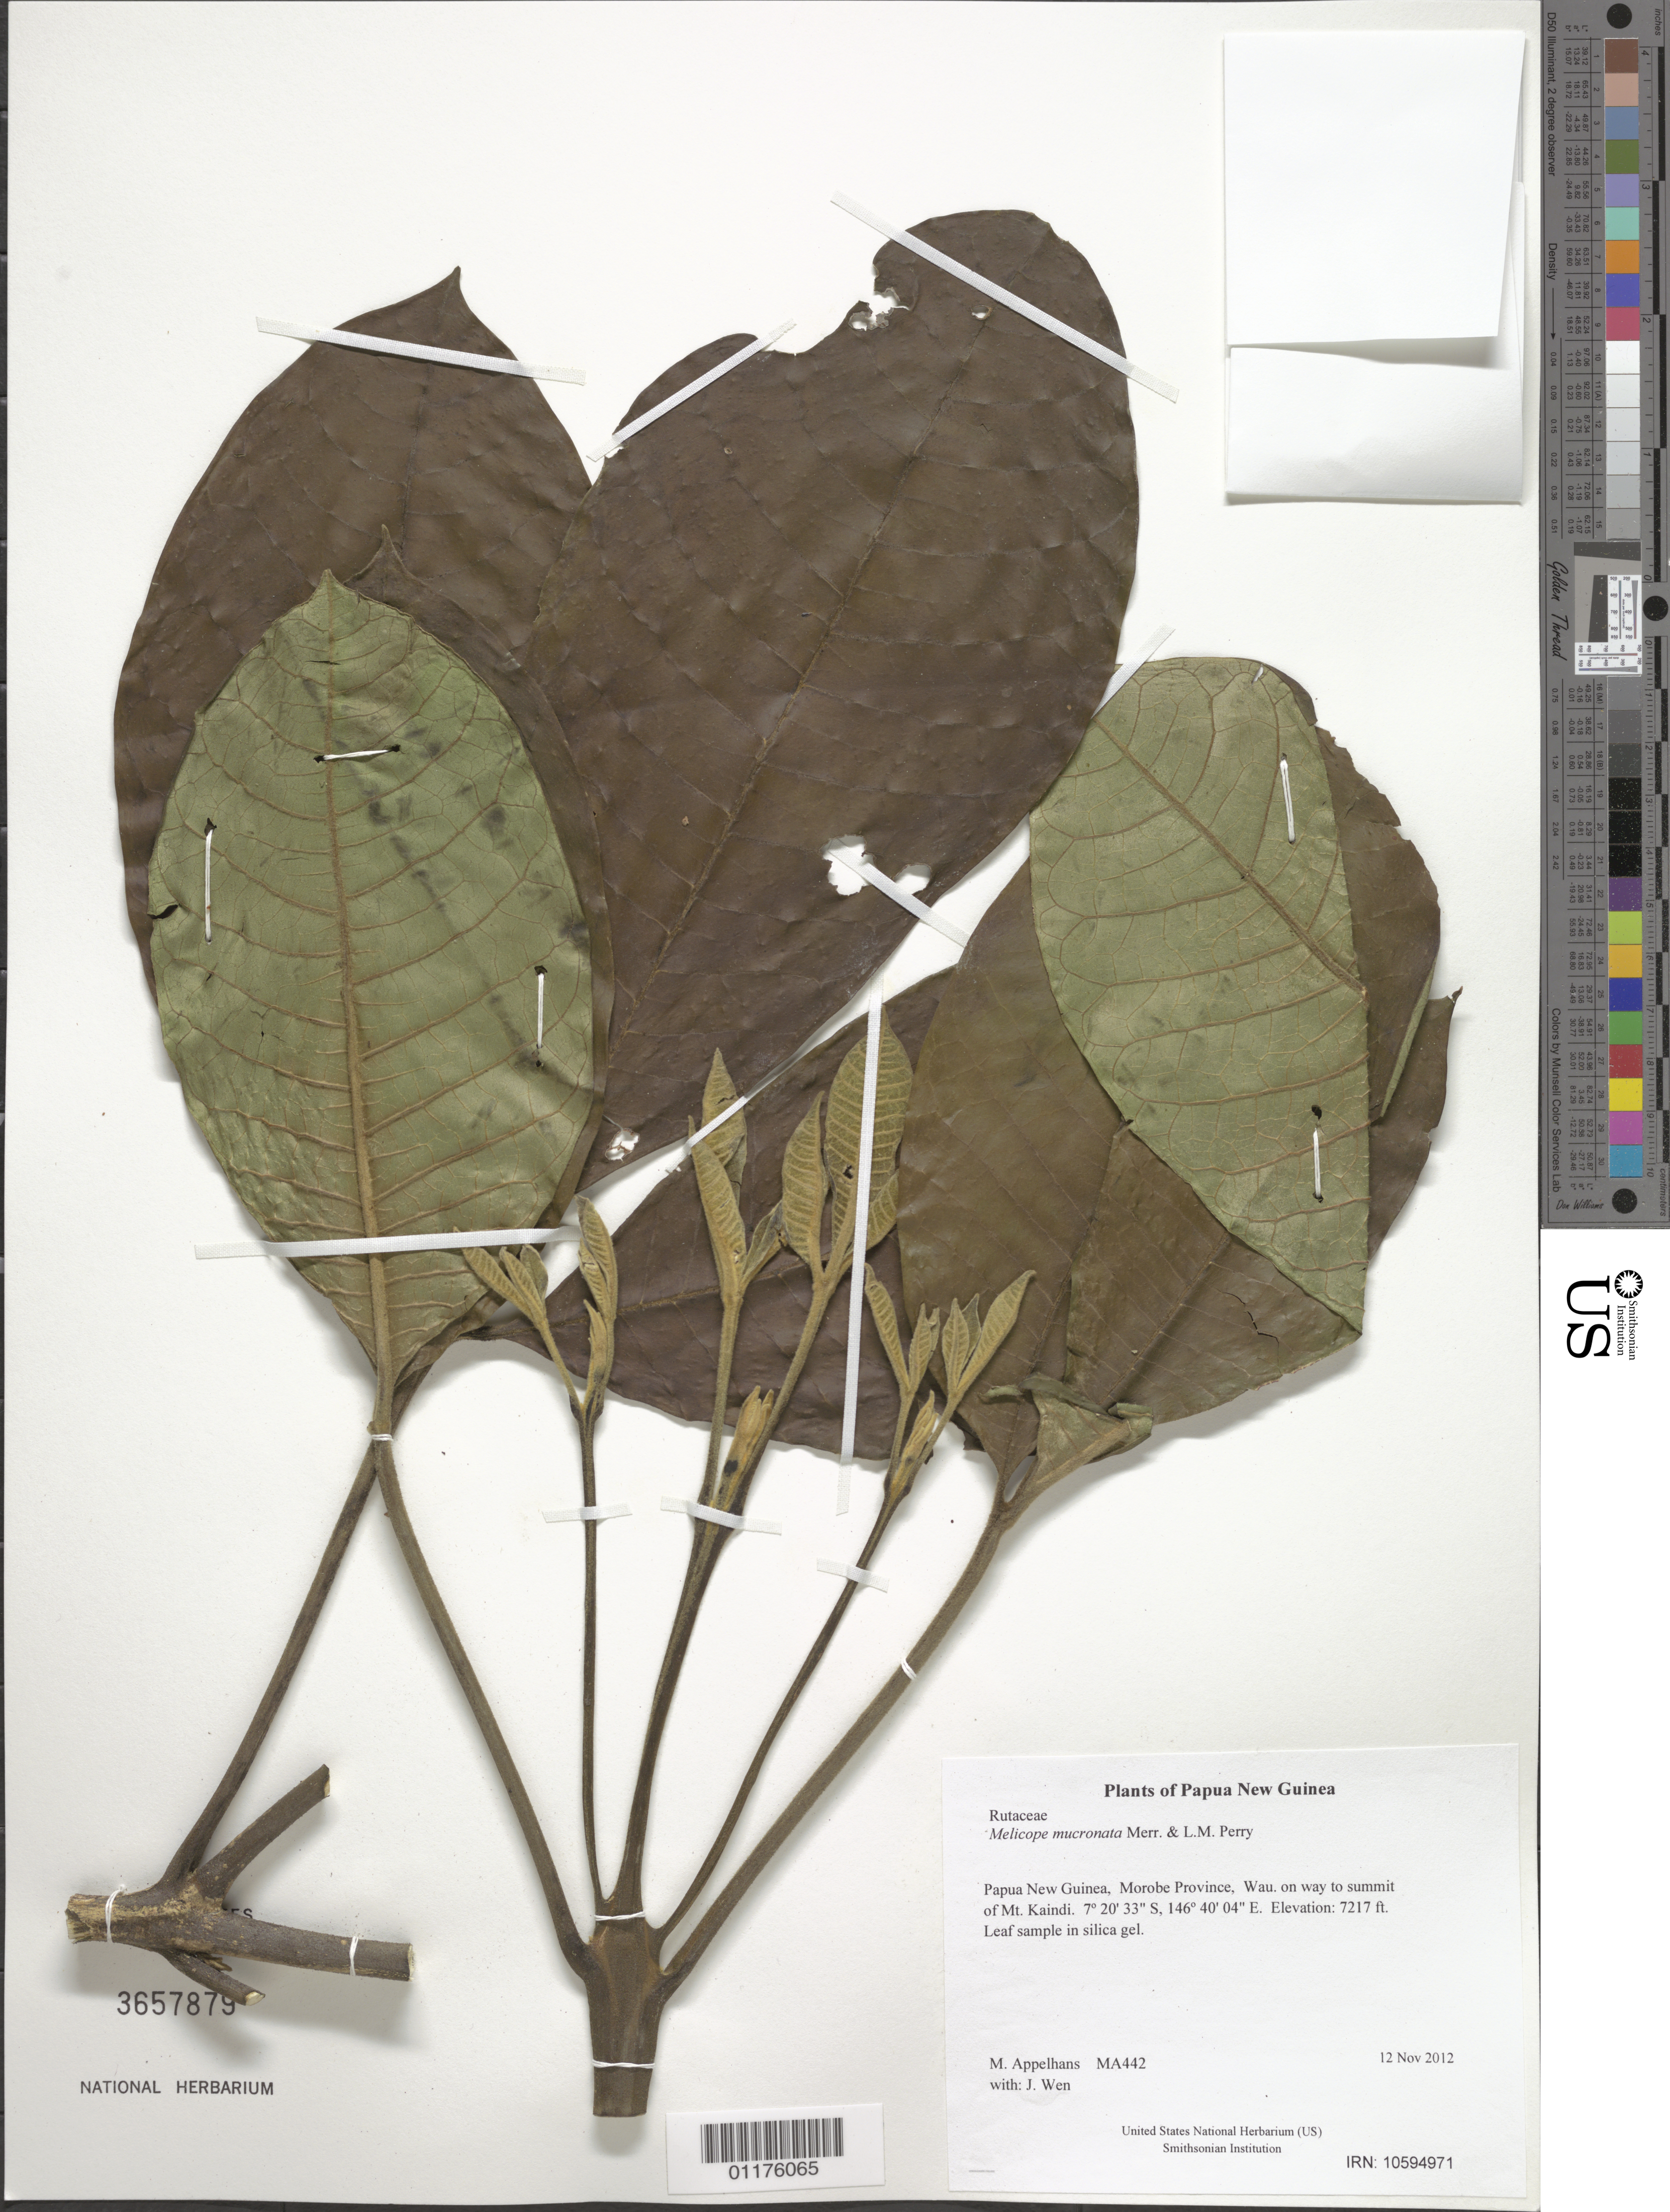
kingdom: Plantae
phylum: Tracheophyta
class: Magnoliopsida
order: Sapindales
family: Rutaceae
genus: Melicope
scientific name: Melicope mucronata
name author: Merr. & L.M. Perry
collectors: J. Wen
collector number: MA442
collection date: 2012-11-12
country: Papua New Guinea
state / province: Morobe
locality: Wau. on way to summit of Mt. Kaindi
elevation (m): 2200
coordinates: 7 20.556 S, 146 40.070 E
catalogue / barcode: US 3657879